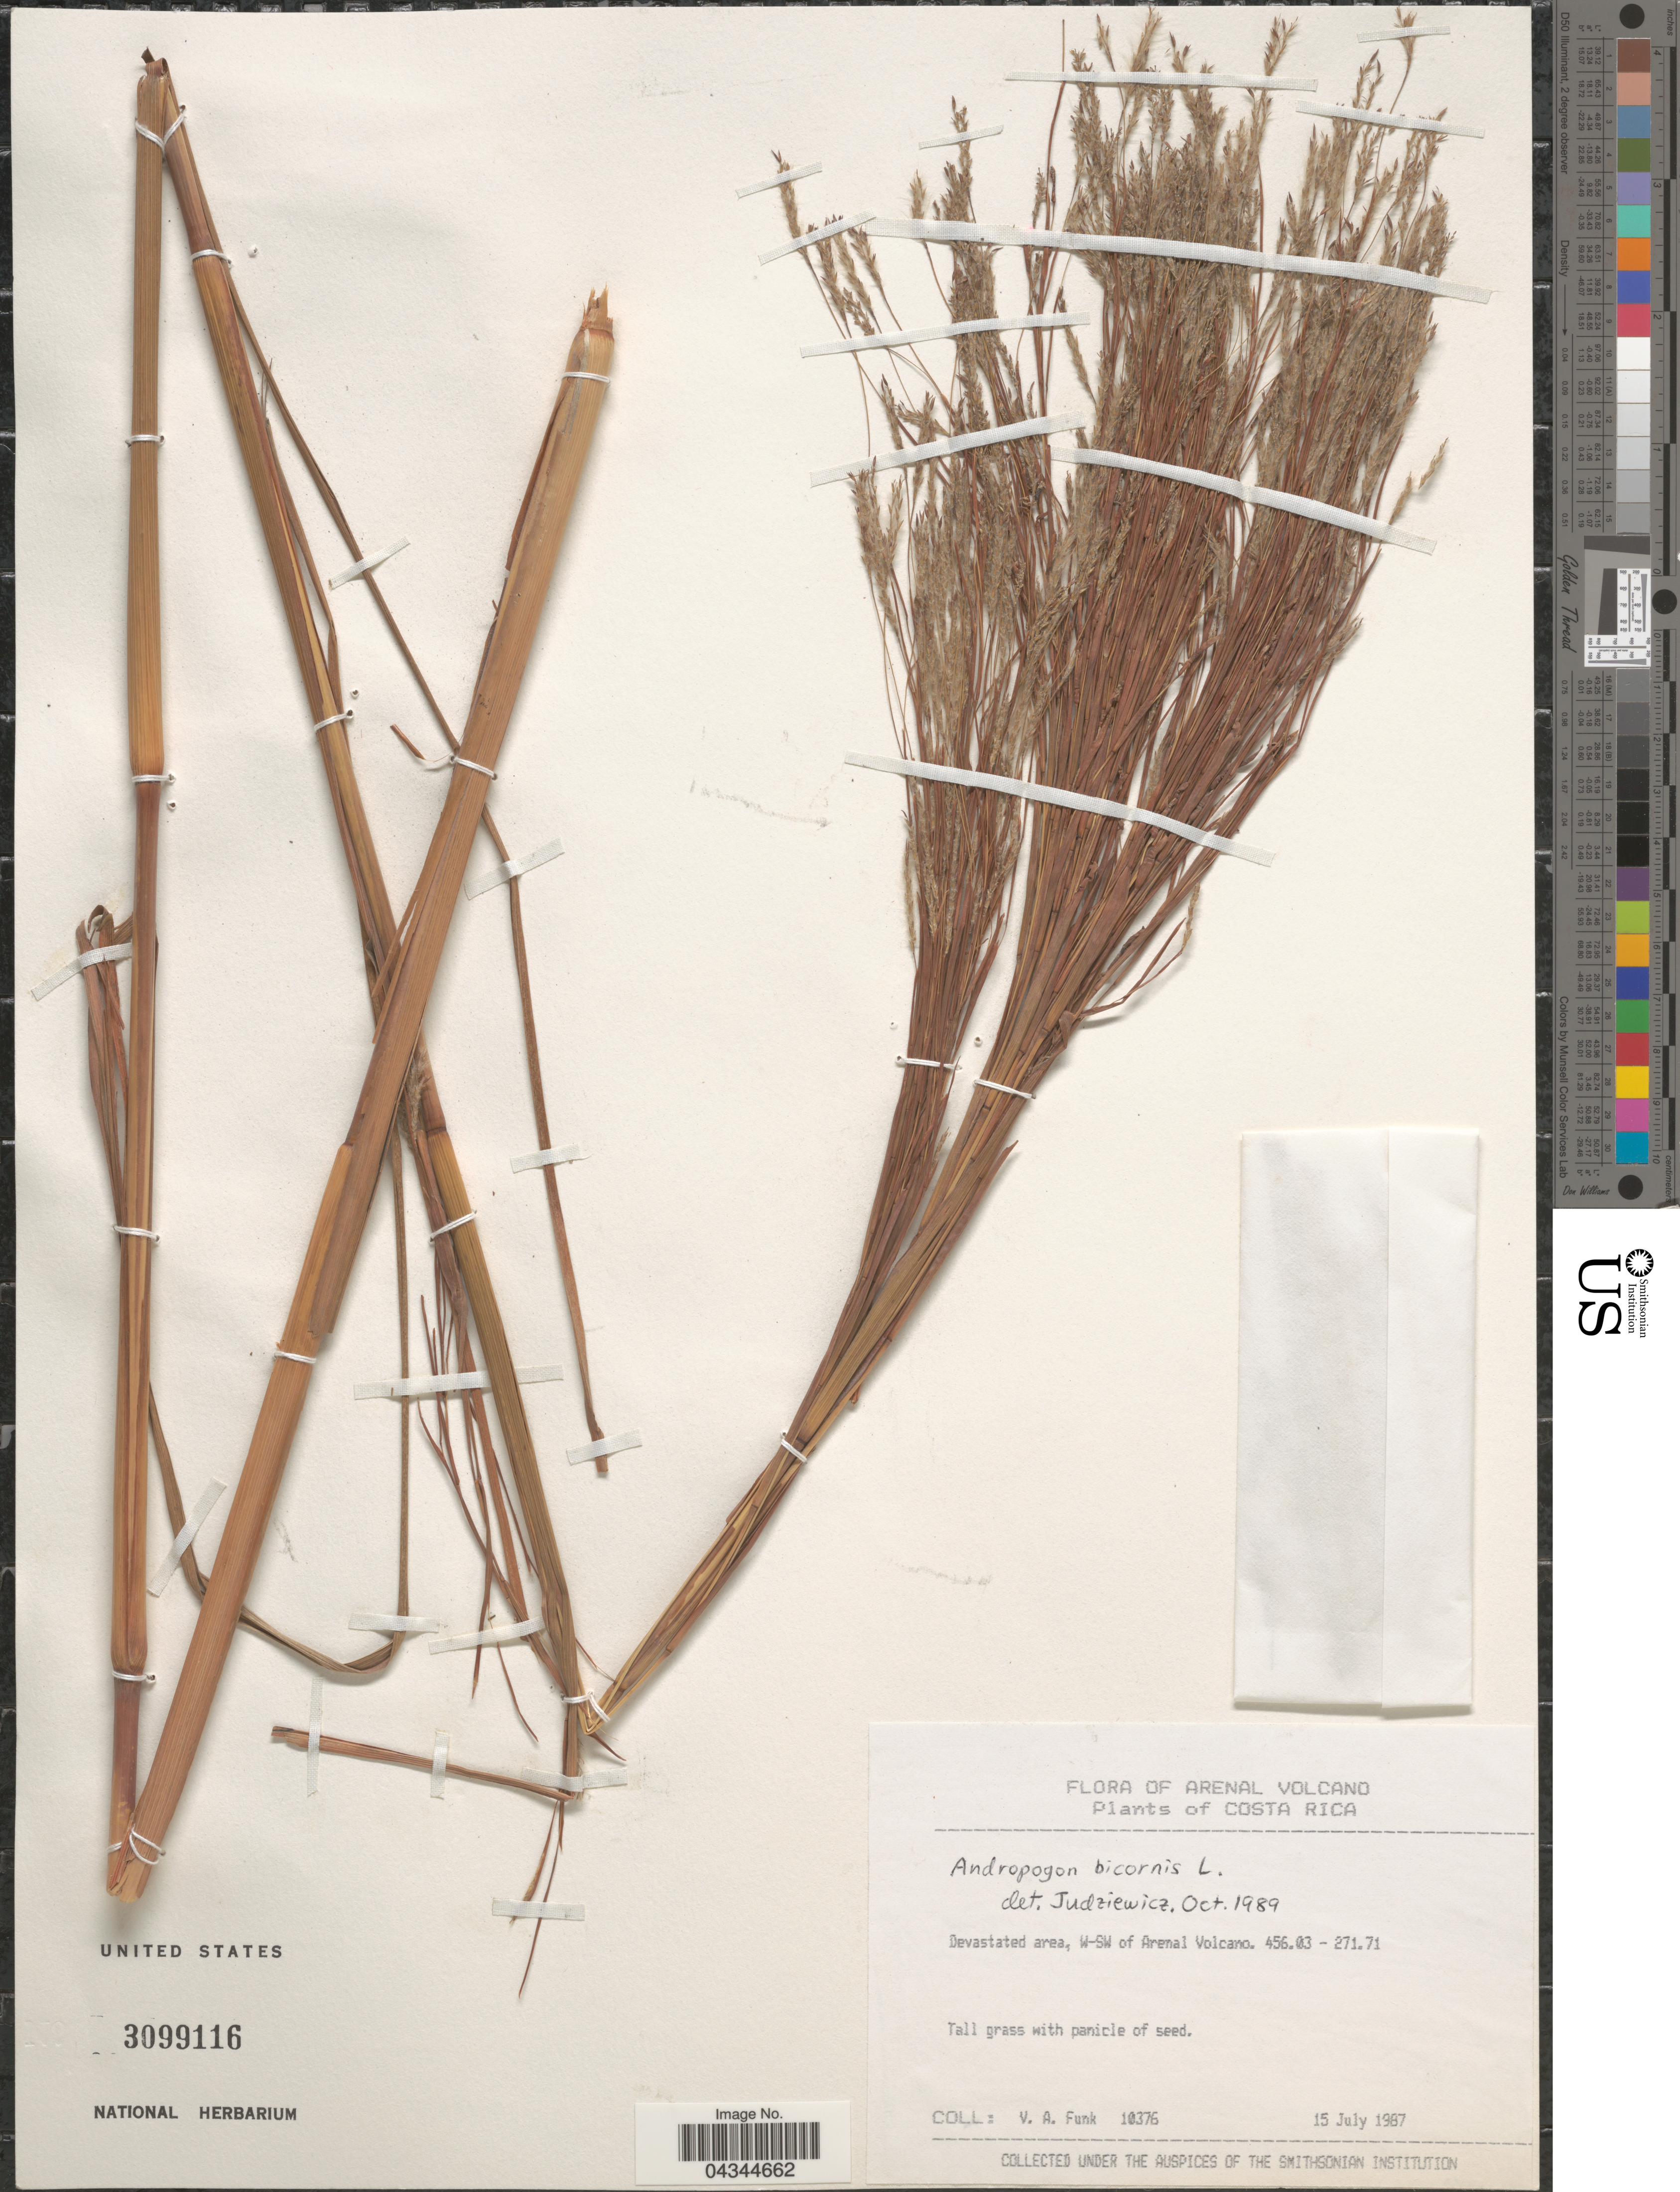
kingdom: Plantae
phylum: Tracheophyta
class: Liliopsida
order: Poales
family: Poaceae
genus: Andropogon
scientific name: Andropogon bicornis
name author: L.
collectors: V. Funk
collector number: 10376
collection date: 1987-07-15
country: Costa Rica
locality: Arenal Volcano. Devastated area, W-SW of Arenal Volcano. 456.03 - 271.71.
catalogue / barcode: US 3099116